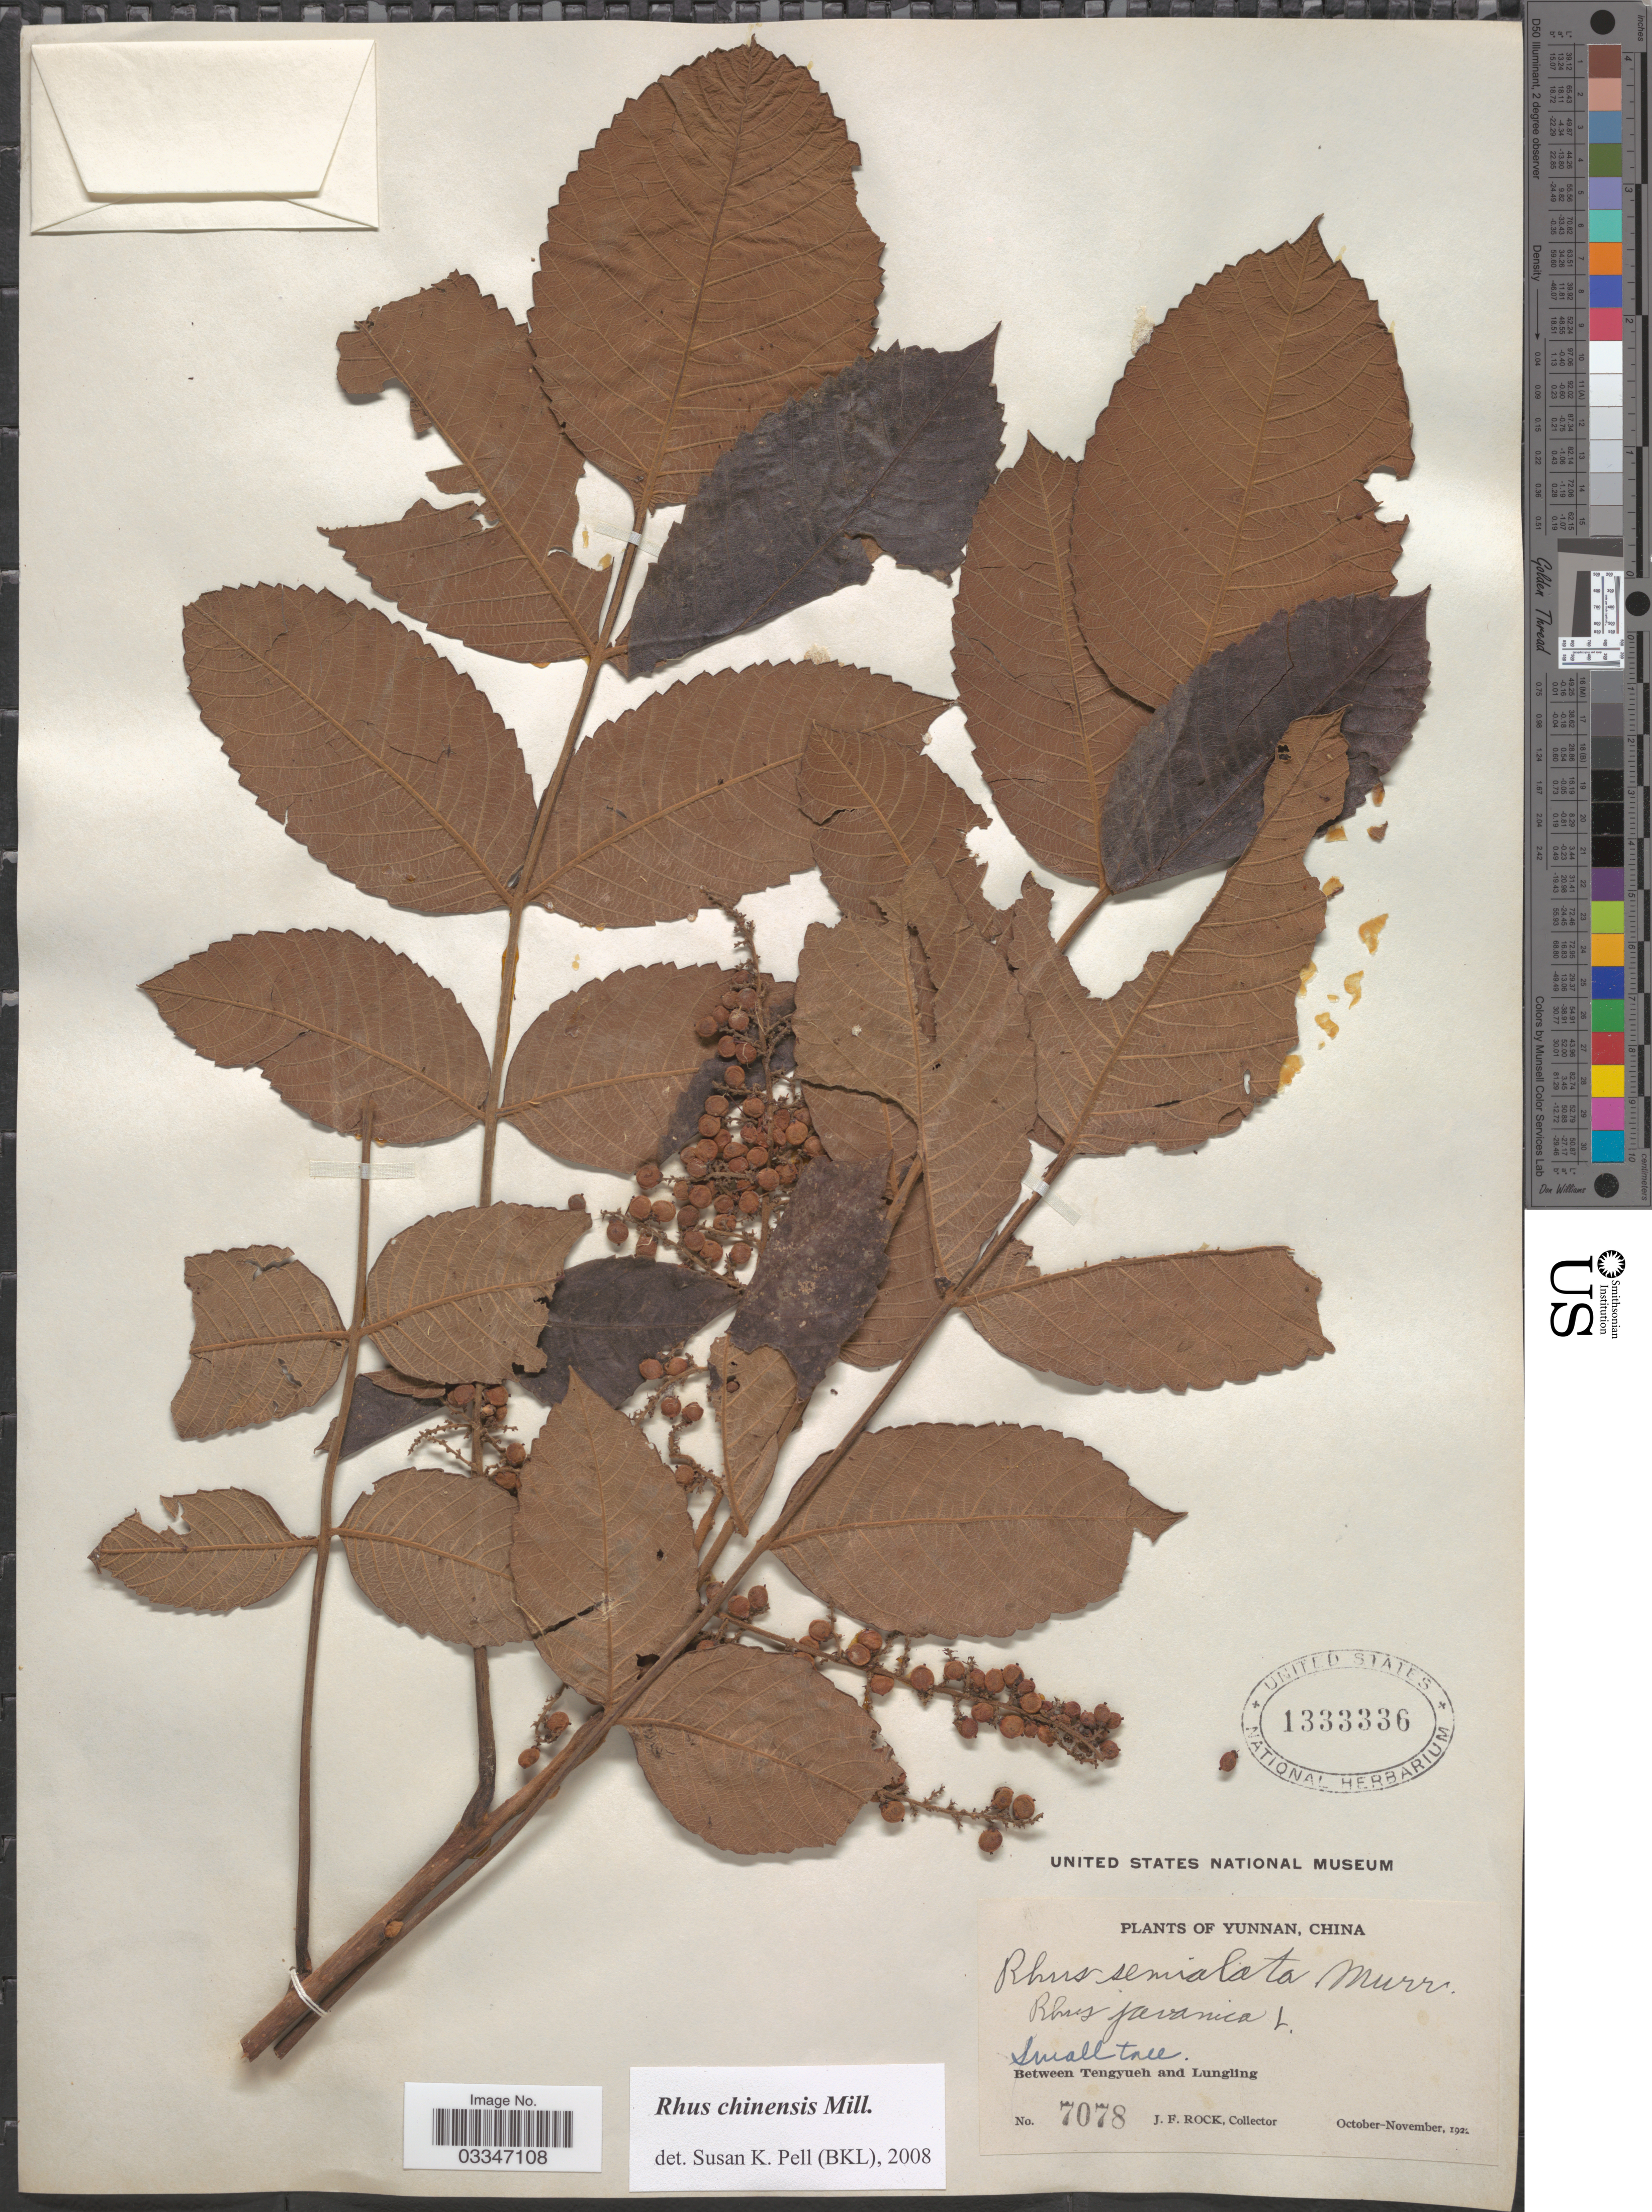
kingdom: Plantae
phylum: Tracheophyta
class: Magnoliopsida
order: Sapindales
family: Anacardiaceae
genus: Rhus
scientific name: Rhus chinensis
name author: Mill.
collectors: J. Rock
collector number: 7078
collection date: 1922-10/1922-11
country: China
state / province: Yunnan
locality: Between Tengyueh and Lungling.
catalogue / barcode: US 1333336